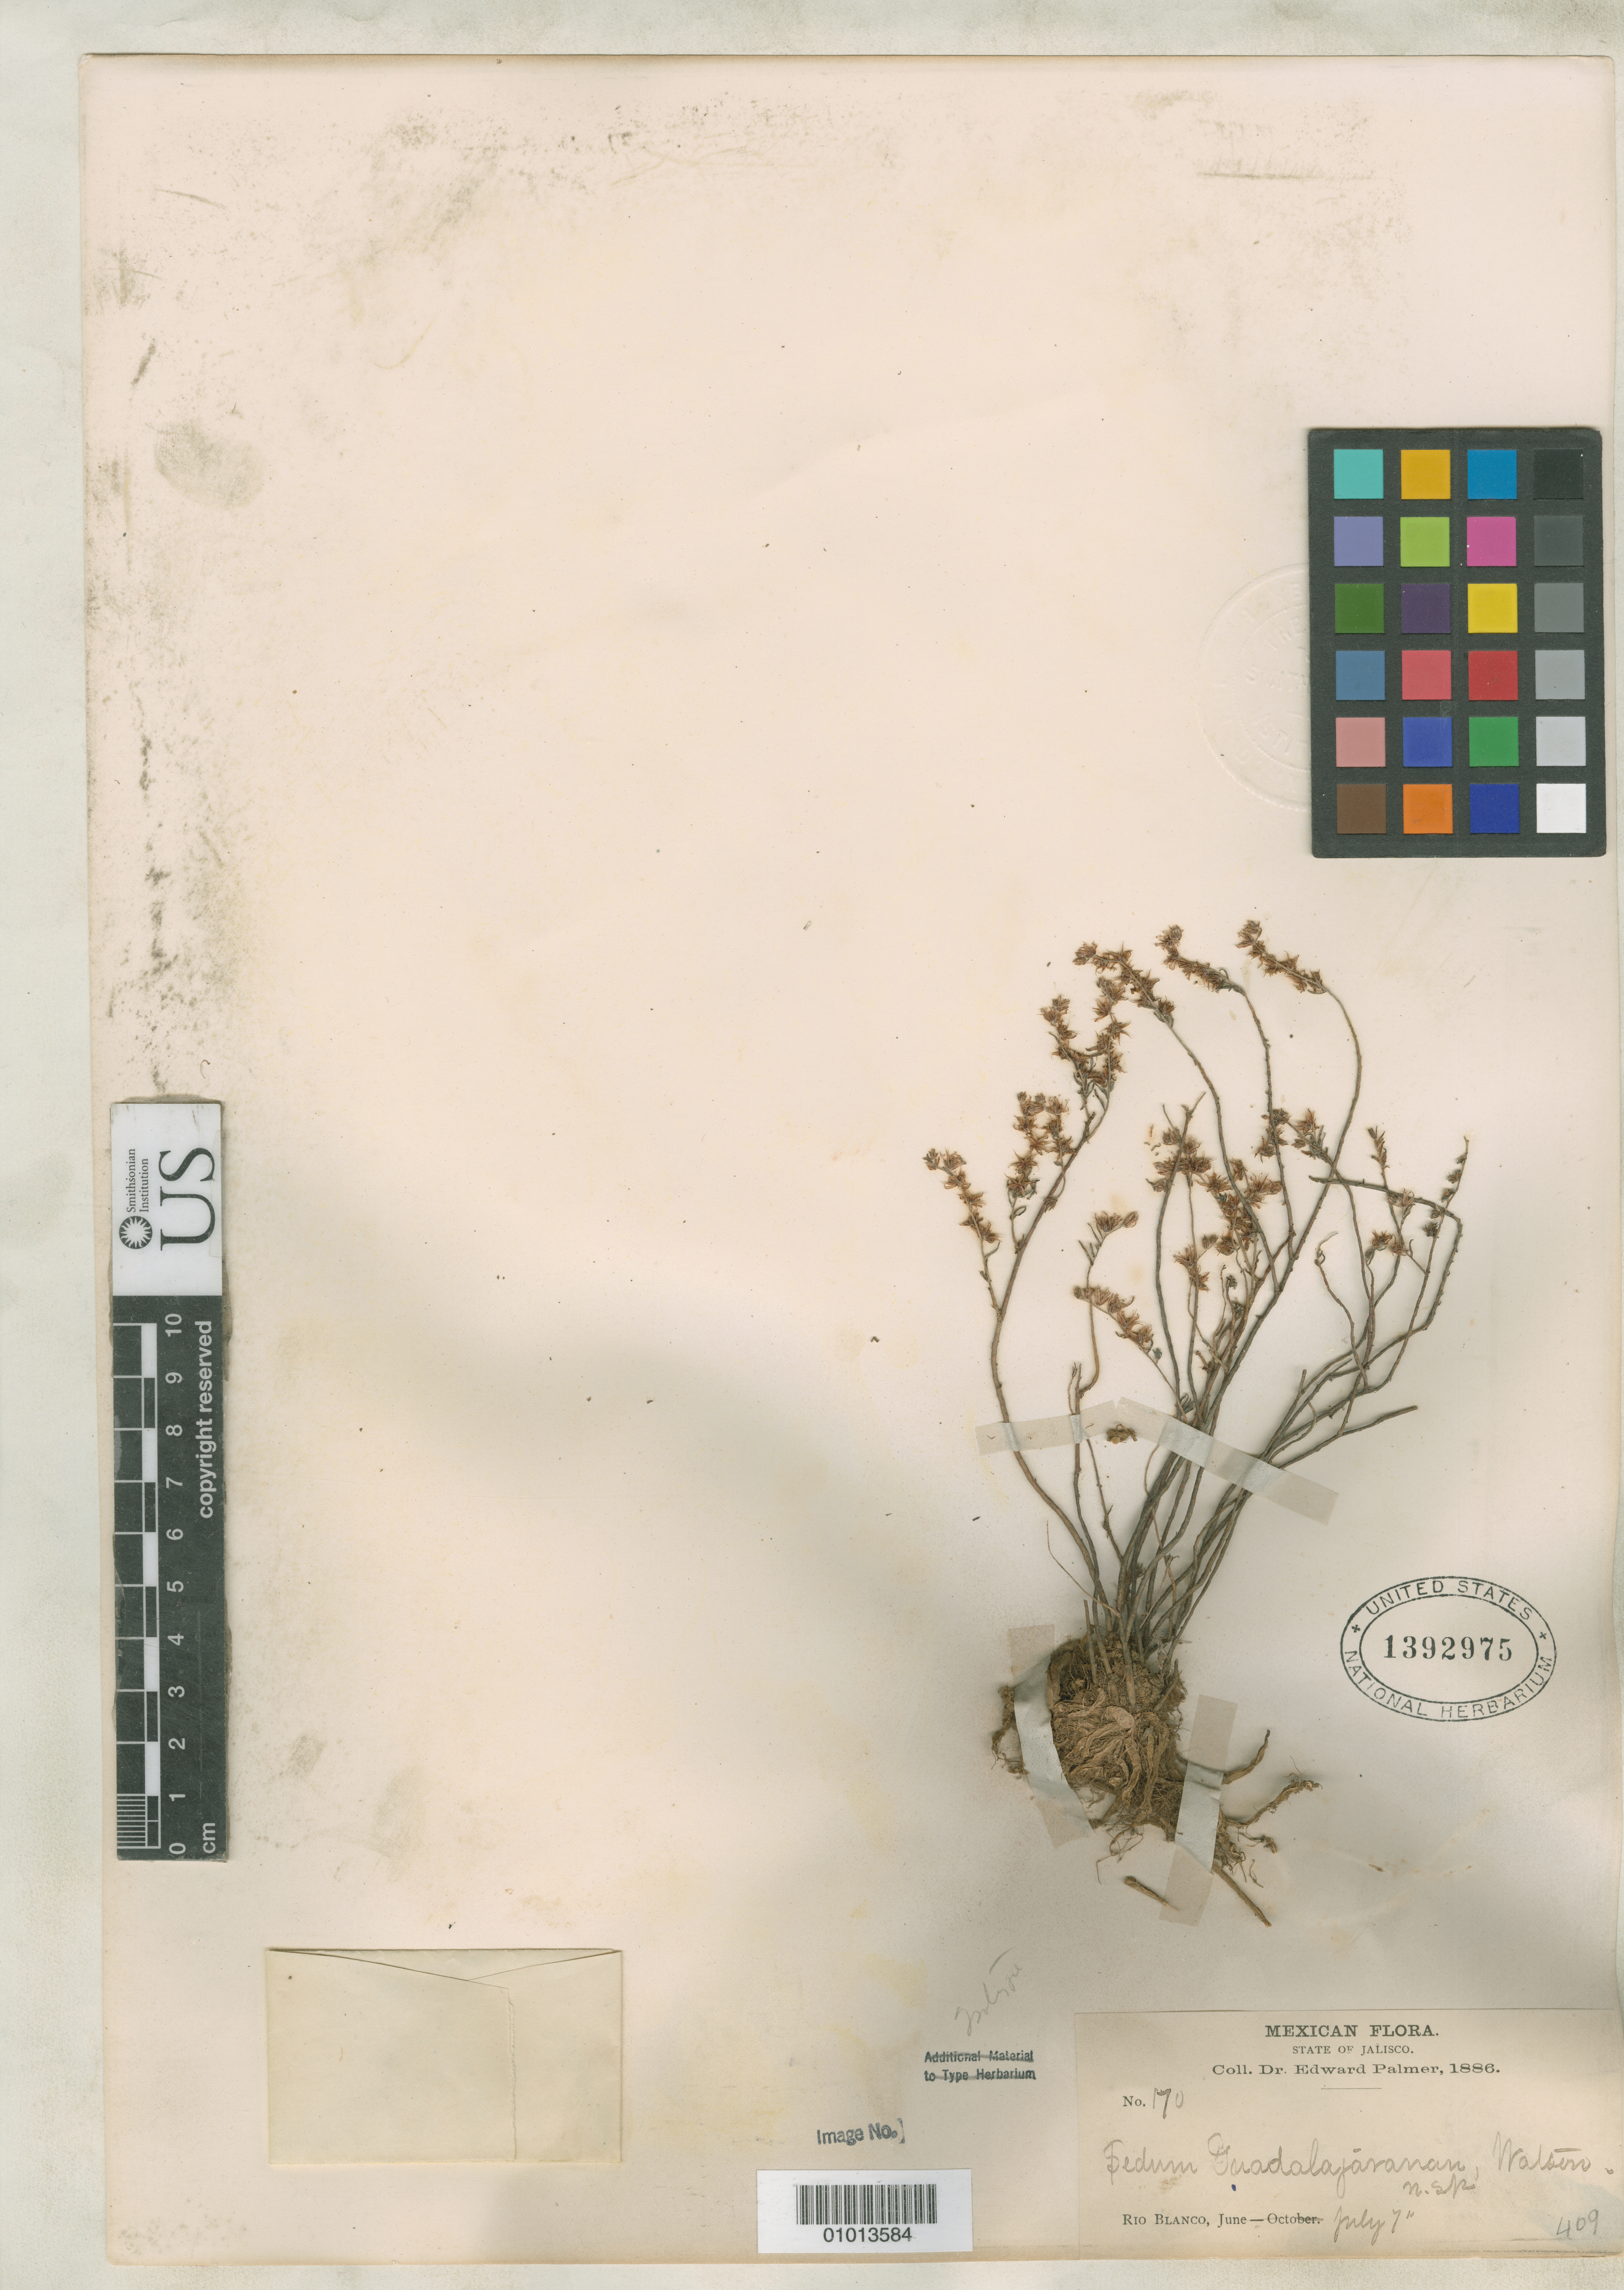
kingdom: Plantae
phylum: Tracheophyta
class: Magnoliopsida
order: Saxifragales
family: Crassulaceae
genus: Sedum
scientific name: Sedum guadalajaranum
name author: S. Watson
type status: Isotype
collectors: E. Palmer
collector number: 170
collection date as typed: Jun 1886 to -- Jul 1886----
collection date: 1886-06/1886-07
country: Mexico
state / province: Jalisco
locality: Rio Blanco.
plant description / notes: Specimen ex John Donnell Smith herbarium.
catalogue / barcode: US 1392975